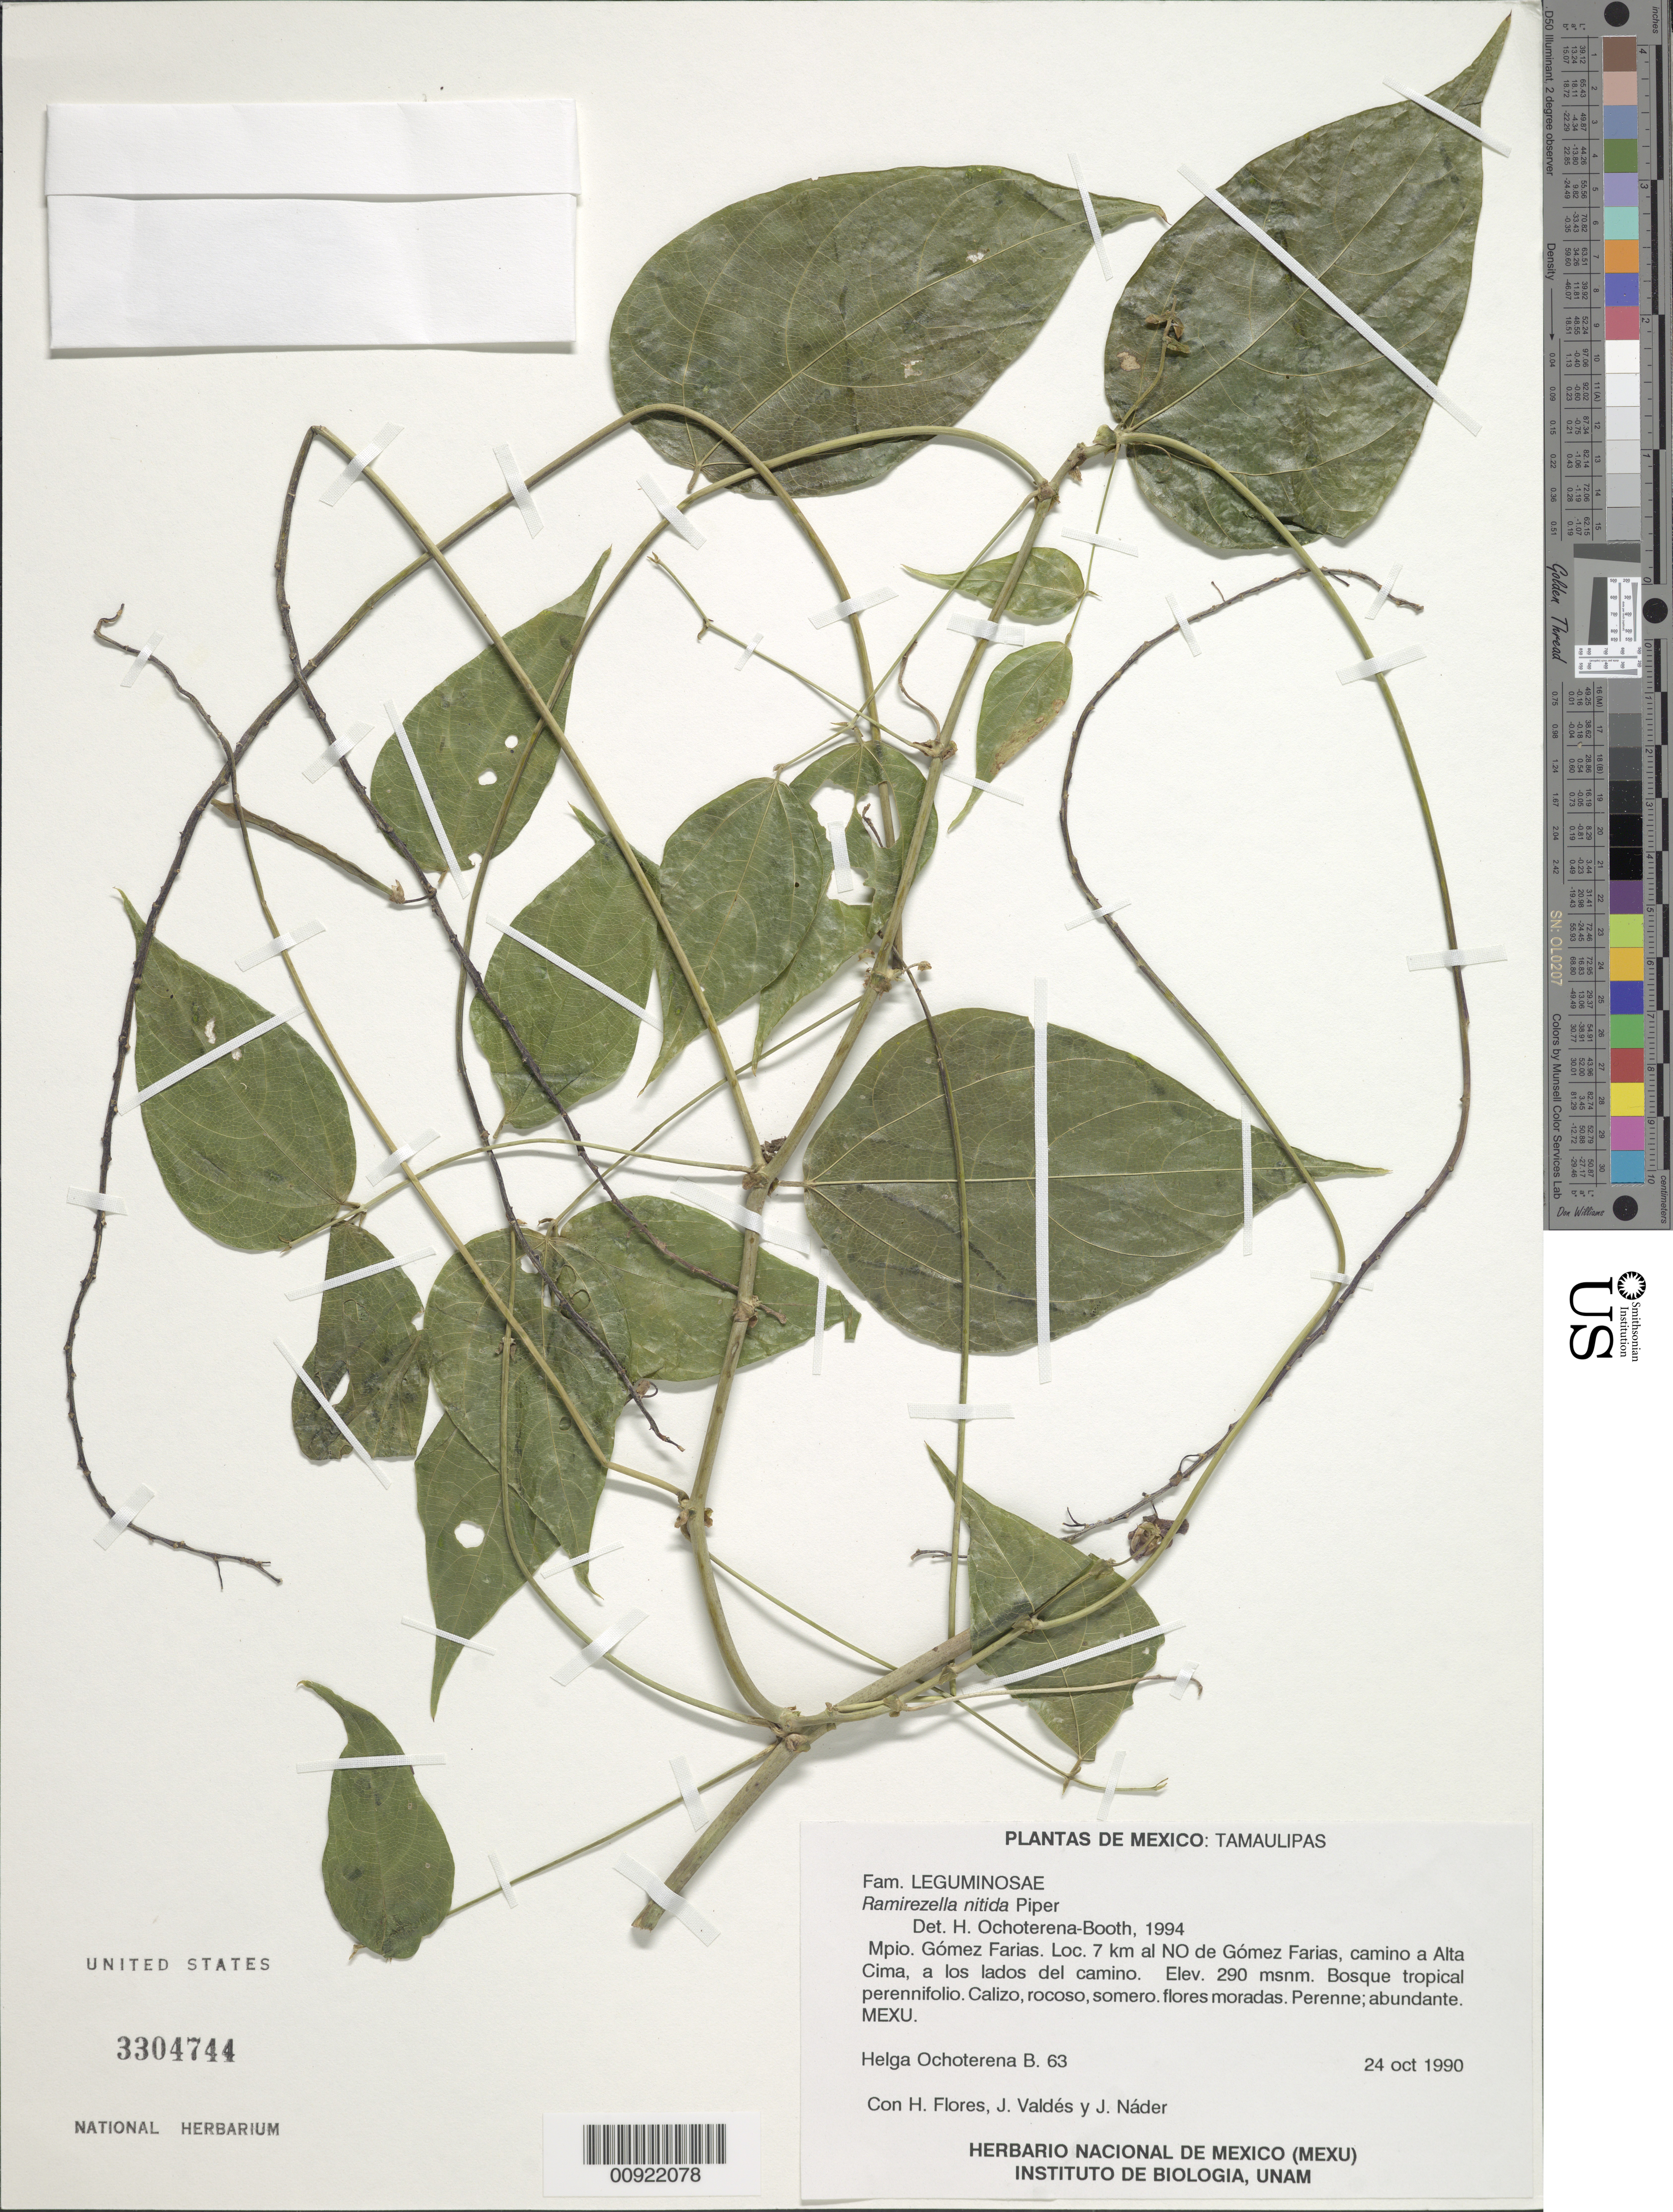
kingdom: Plantae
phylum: Tracheophyta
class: Magnoliopsida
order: Fabales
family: Fabaceae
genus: Ramirezella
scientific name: Ramirezella nitida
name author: Piper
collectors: H. Ochoterena-B., H. Flores, J. Valdés & Náder, J.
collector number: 63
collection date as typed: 24 Oct 1990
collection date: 1990-10-24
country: Mexico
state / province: Tamaulipas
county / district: Gómez Farías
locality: Tamaulipas: Mpio. Gómez Farías: 7 km. al NO de Gómez Farías, camino a Alta Cima.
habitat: A los lados del camino. Bosque tropical perennifolio. Calizo, rocoso.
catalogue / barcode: US 3304744